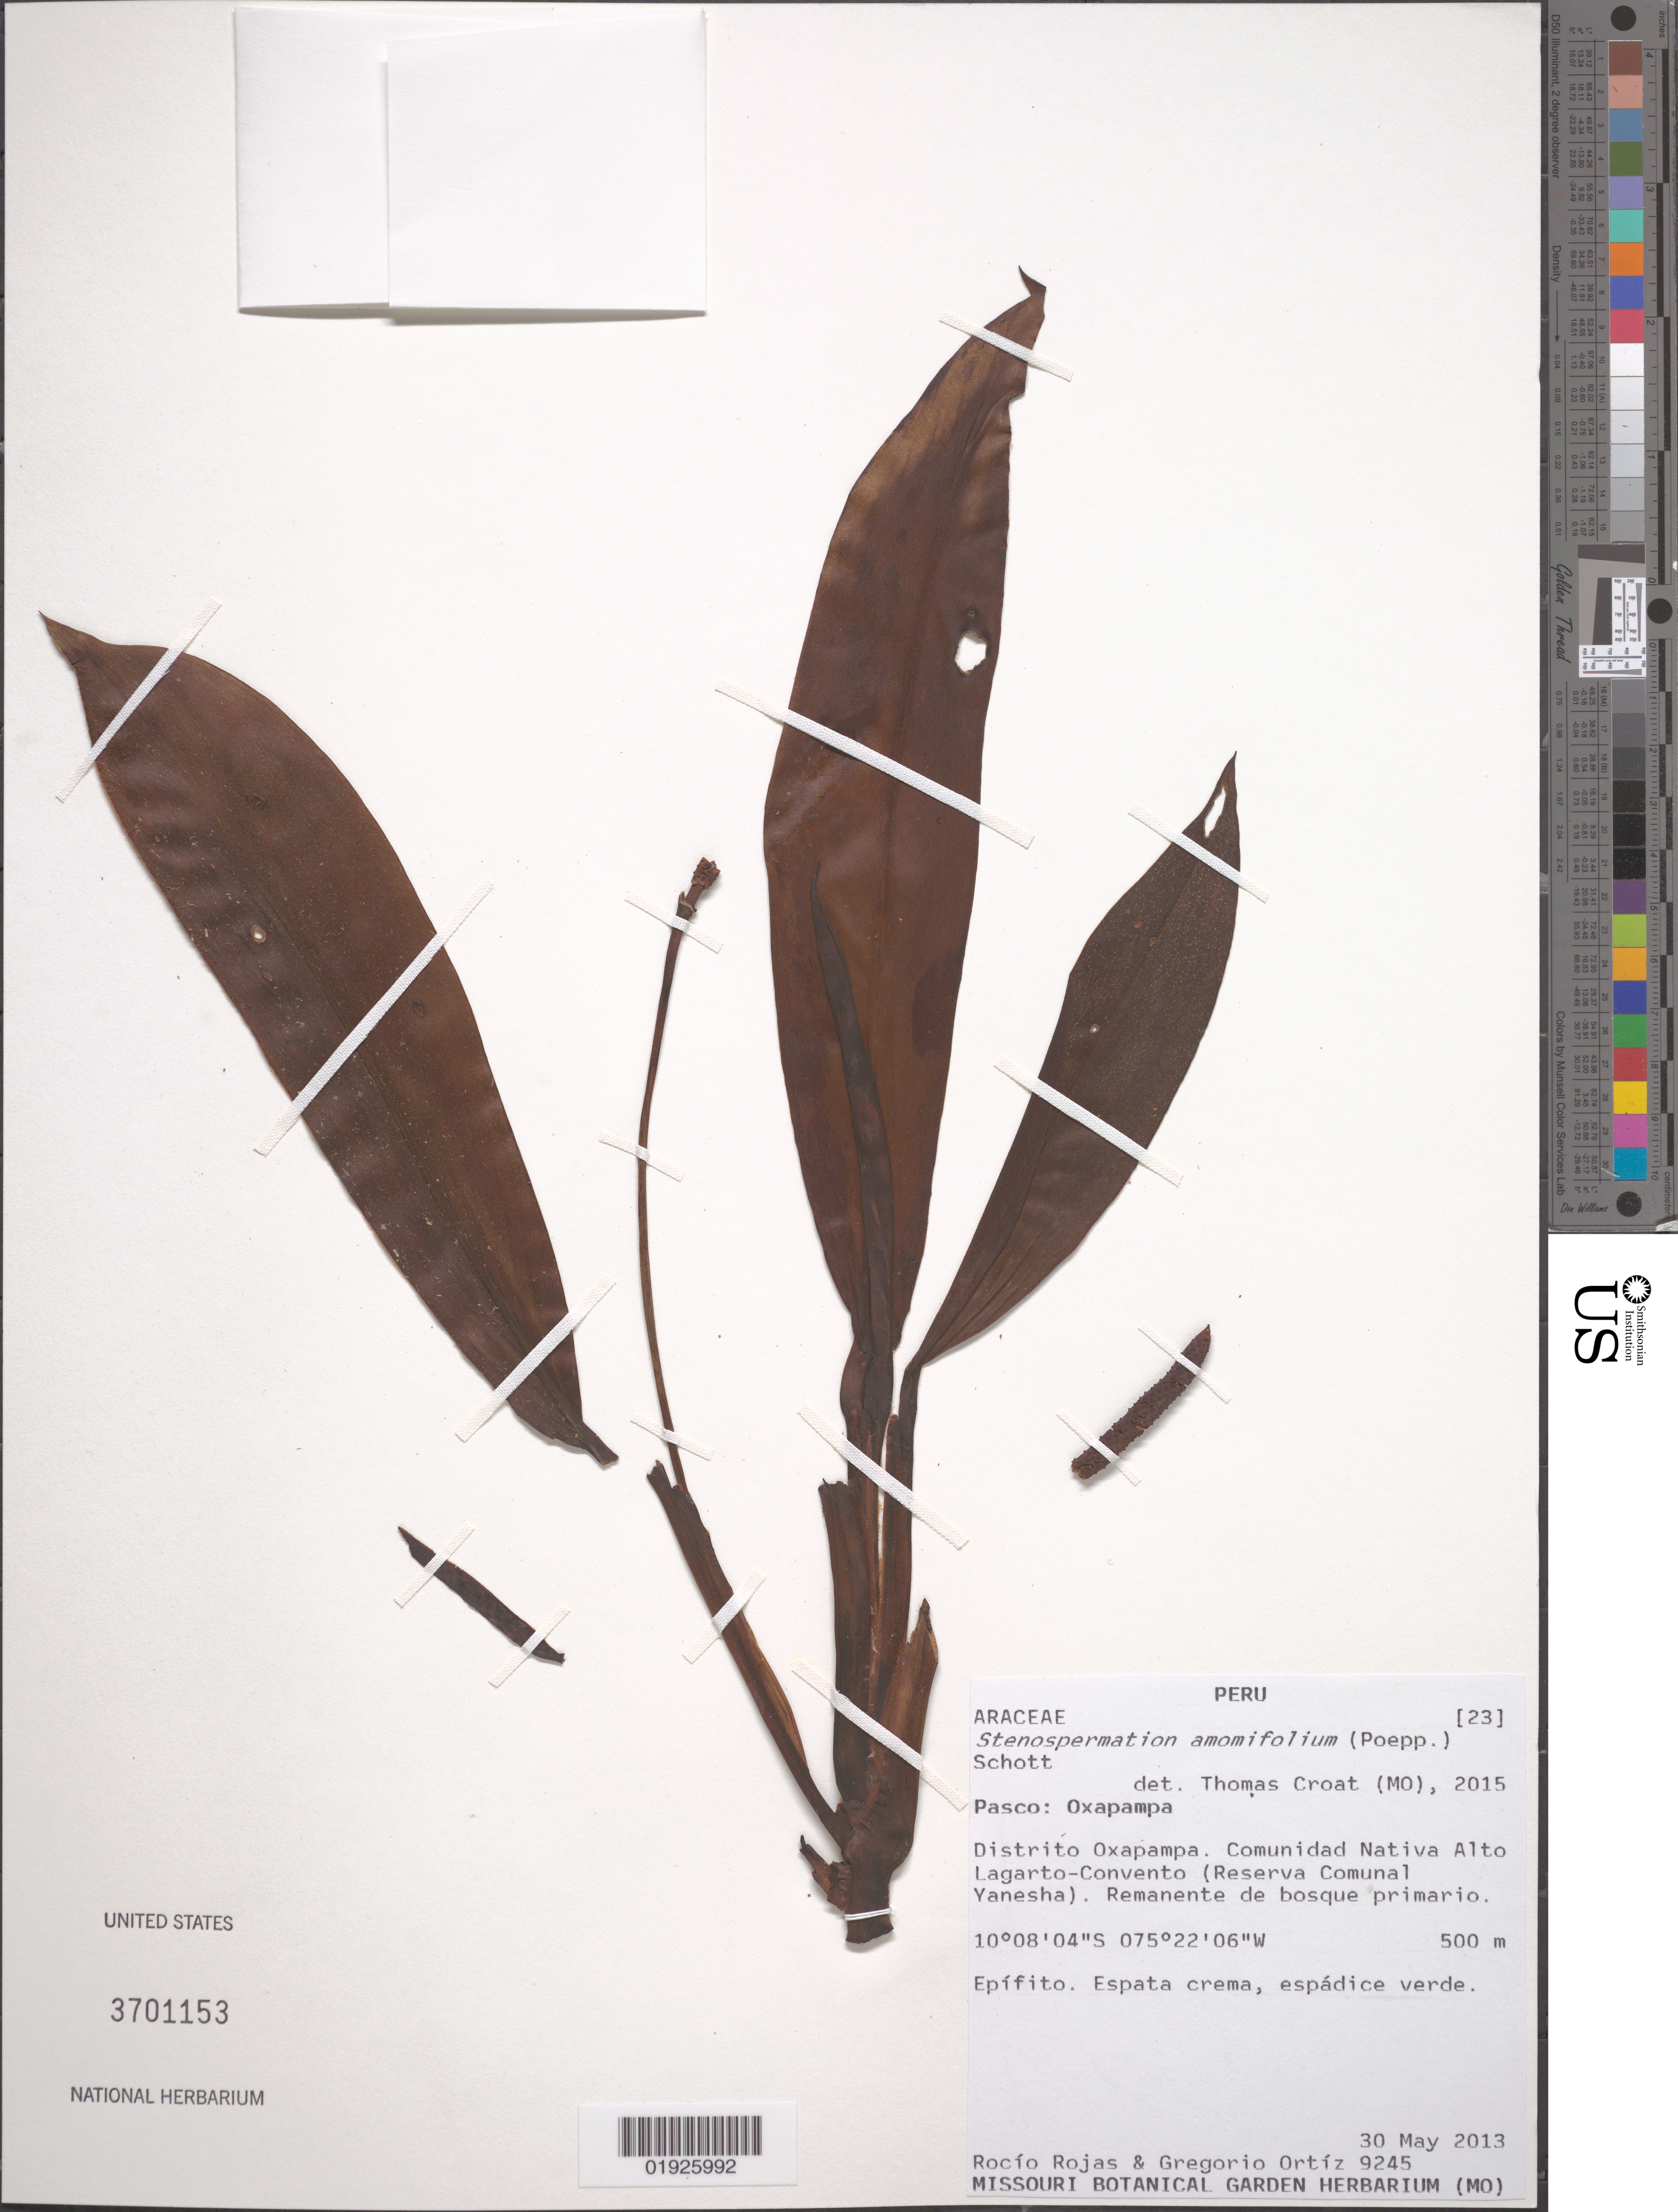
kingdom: Plantae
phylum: Tracheophyta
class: Liliopsida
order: Alismatales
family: Araceae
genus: Stenospermation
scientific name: Stenospermation amomifolium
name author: (Poepp.) Schott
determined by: Croat, Thomas B., Missouri Botanical Garden (MO)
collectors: R. Rojas & G. Ortíz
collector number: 9245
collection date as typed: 30 May 2013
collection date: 2013-05-30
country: Peru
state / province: Pasco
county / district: Oxapampa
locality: Distrito Oxapampa. Comunidad Nativa Alto Lagarto-Convento (Reserva Comunal Yanesha).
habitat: Remanente de bosque primario.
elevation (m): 500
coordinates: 10 08 04 S, 075 22 06 W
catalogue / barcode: US 3701153